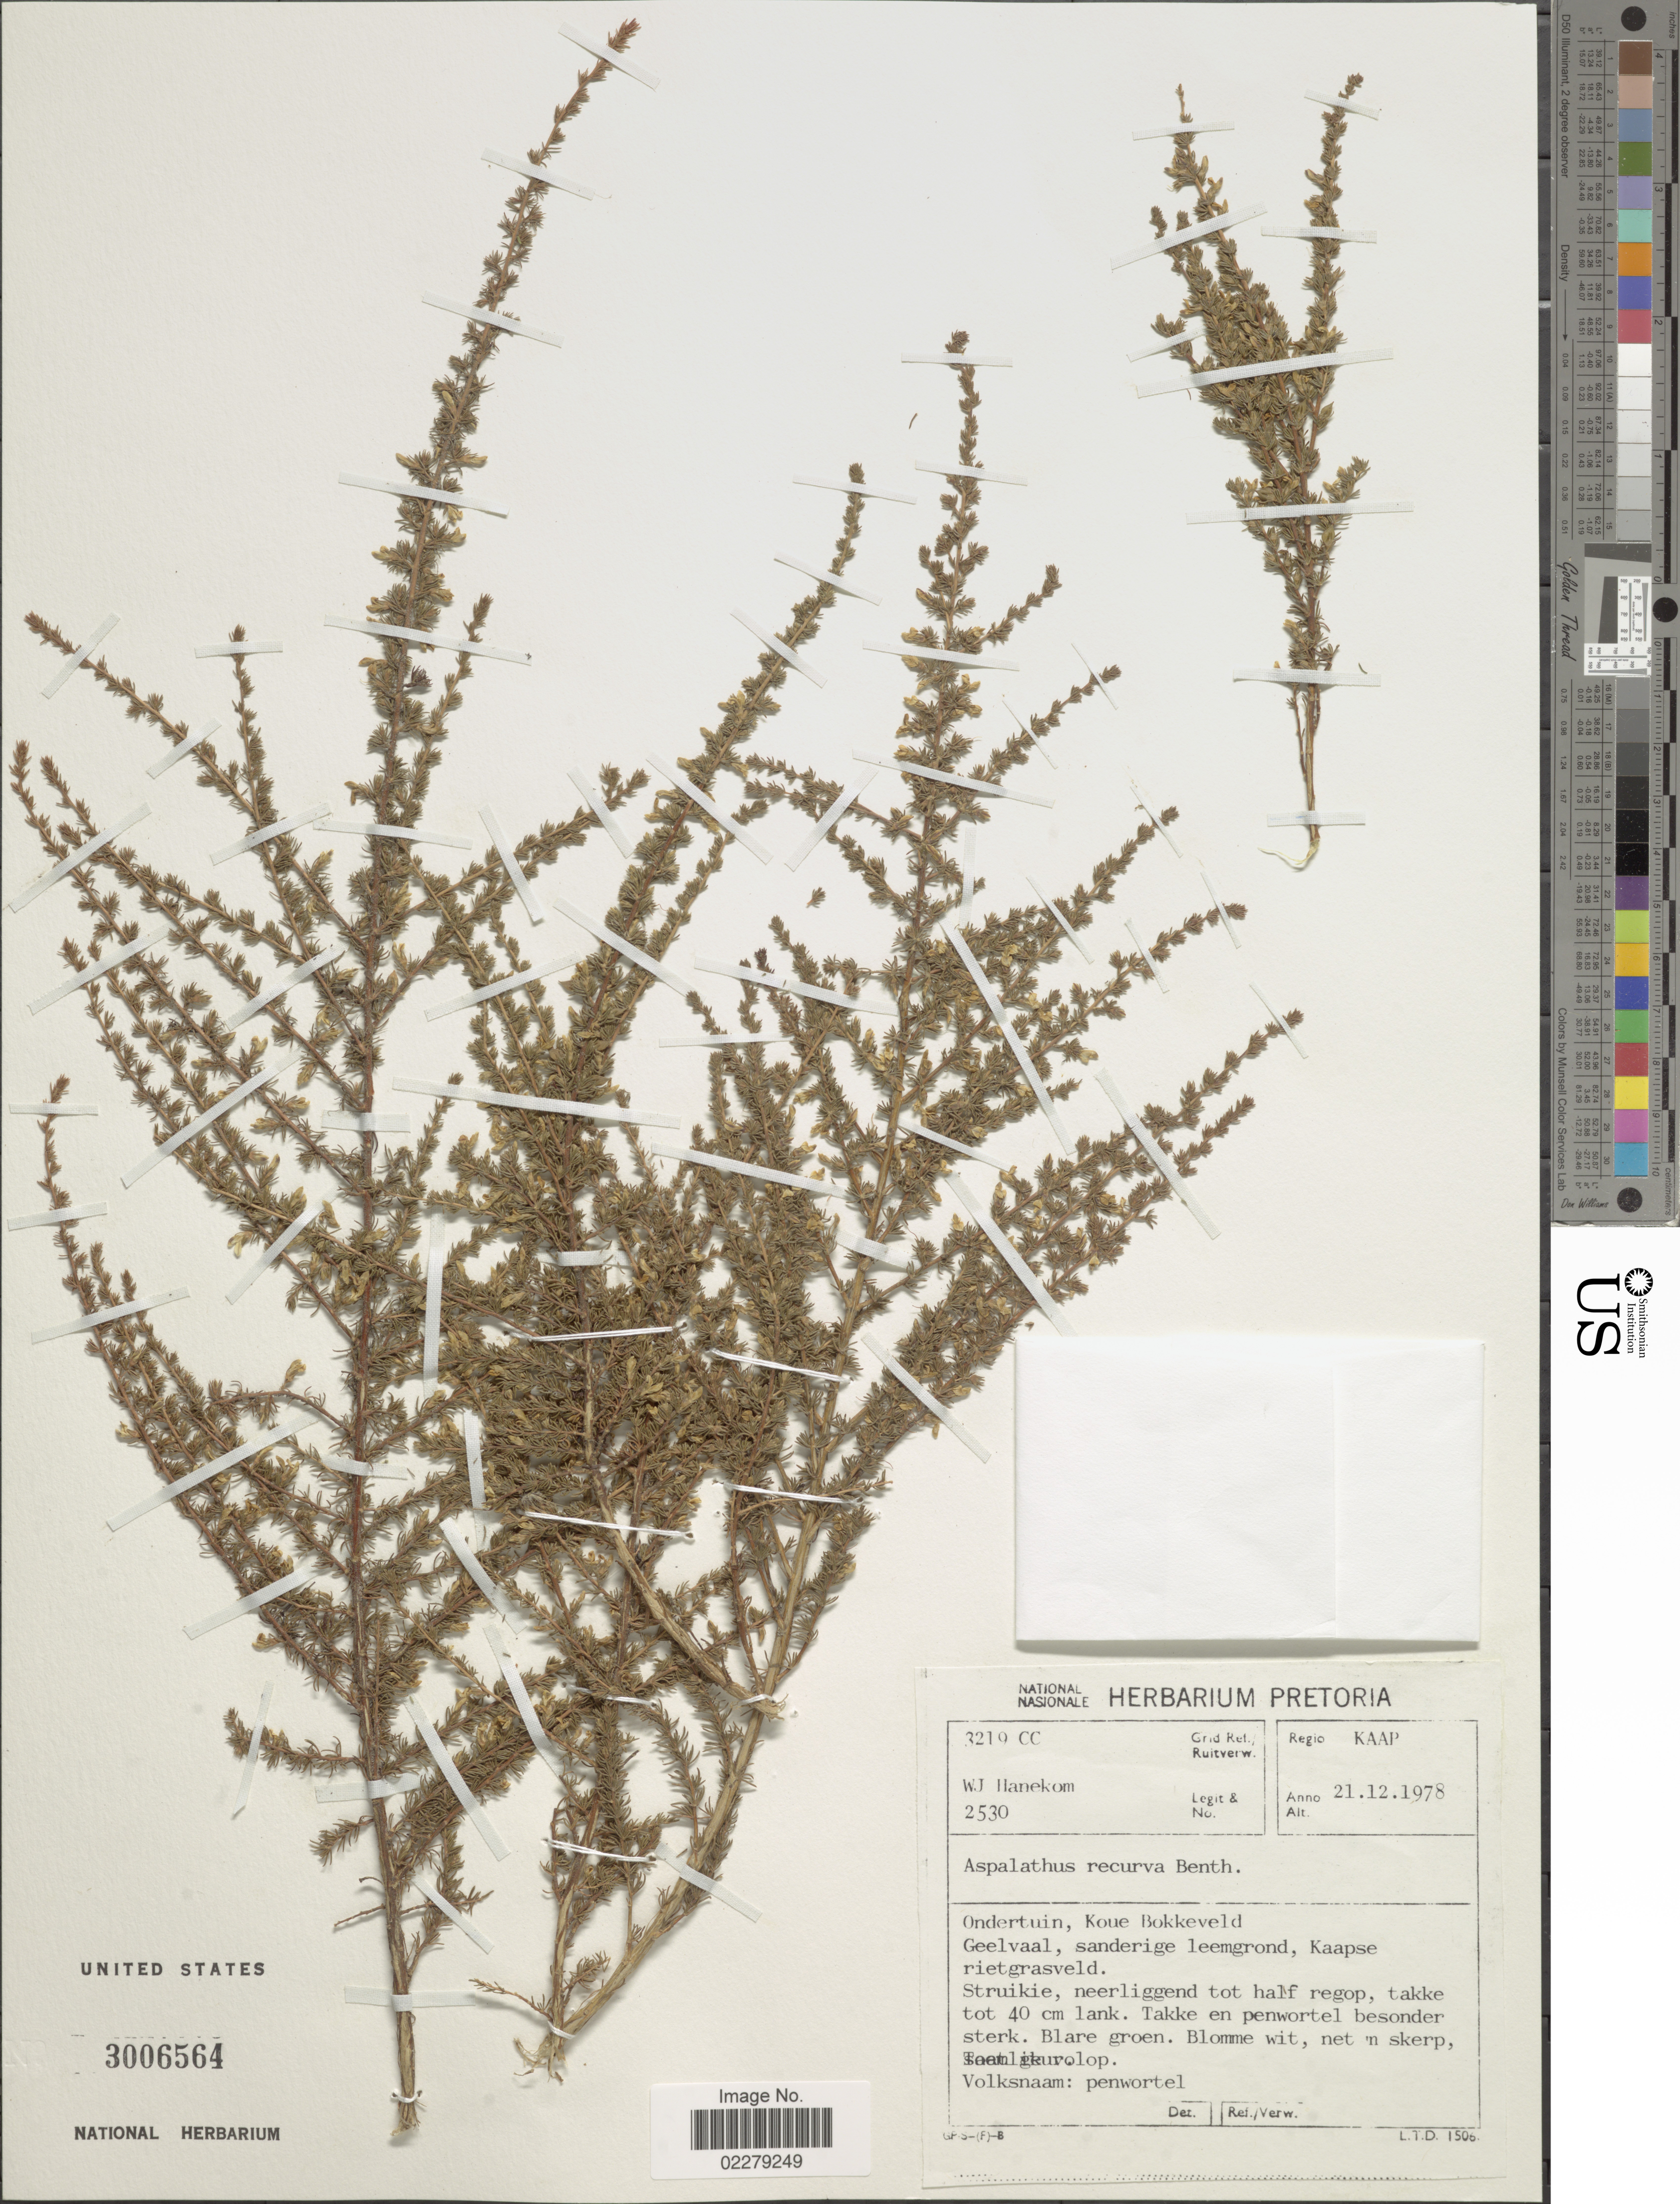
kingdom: Plantae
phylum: Tracheophyta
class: Magnoliopsida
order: Fabales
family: Fabaceae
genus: Aspalathus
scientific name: Aspalathus recurva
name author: Benth.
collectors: W. Hanekom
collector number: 2530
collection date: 1978-12-21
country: South Africa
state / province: Northern Cape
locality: Regio Kaap, Ondertuin, Koue Bokkeveld. Geelvaal, sanderige leemgrond, Kaapse rietgrasveld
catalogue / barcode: US 3006564